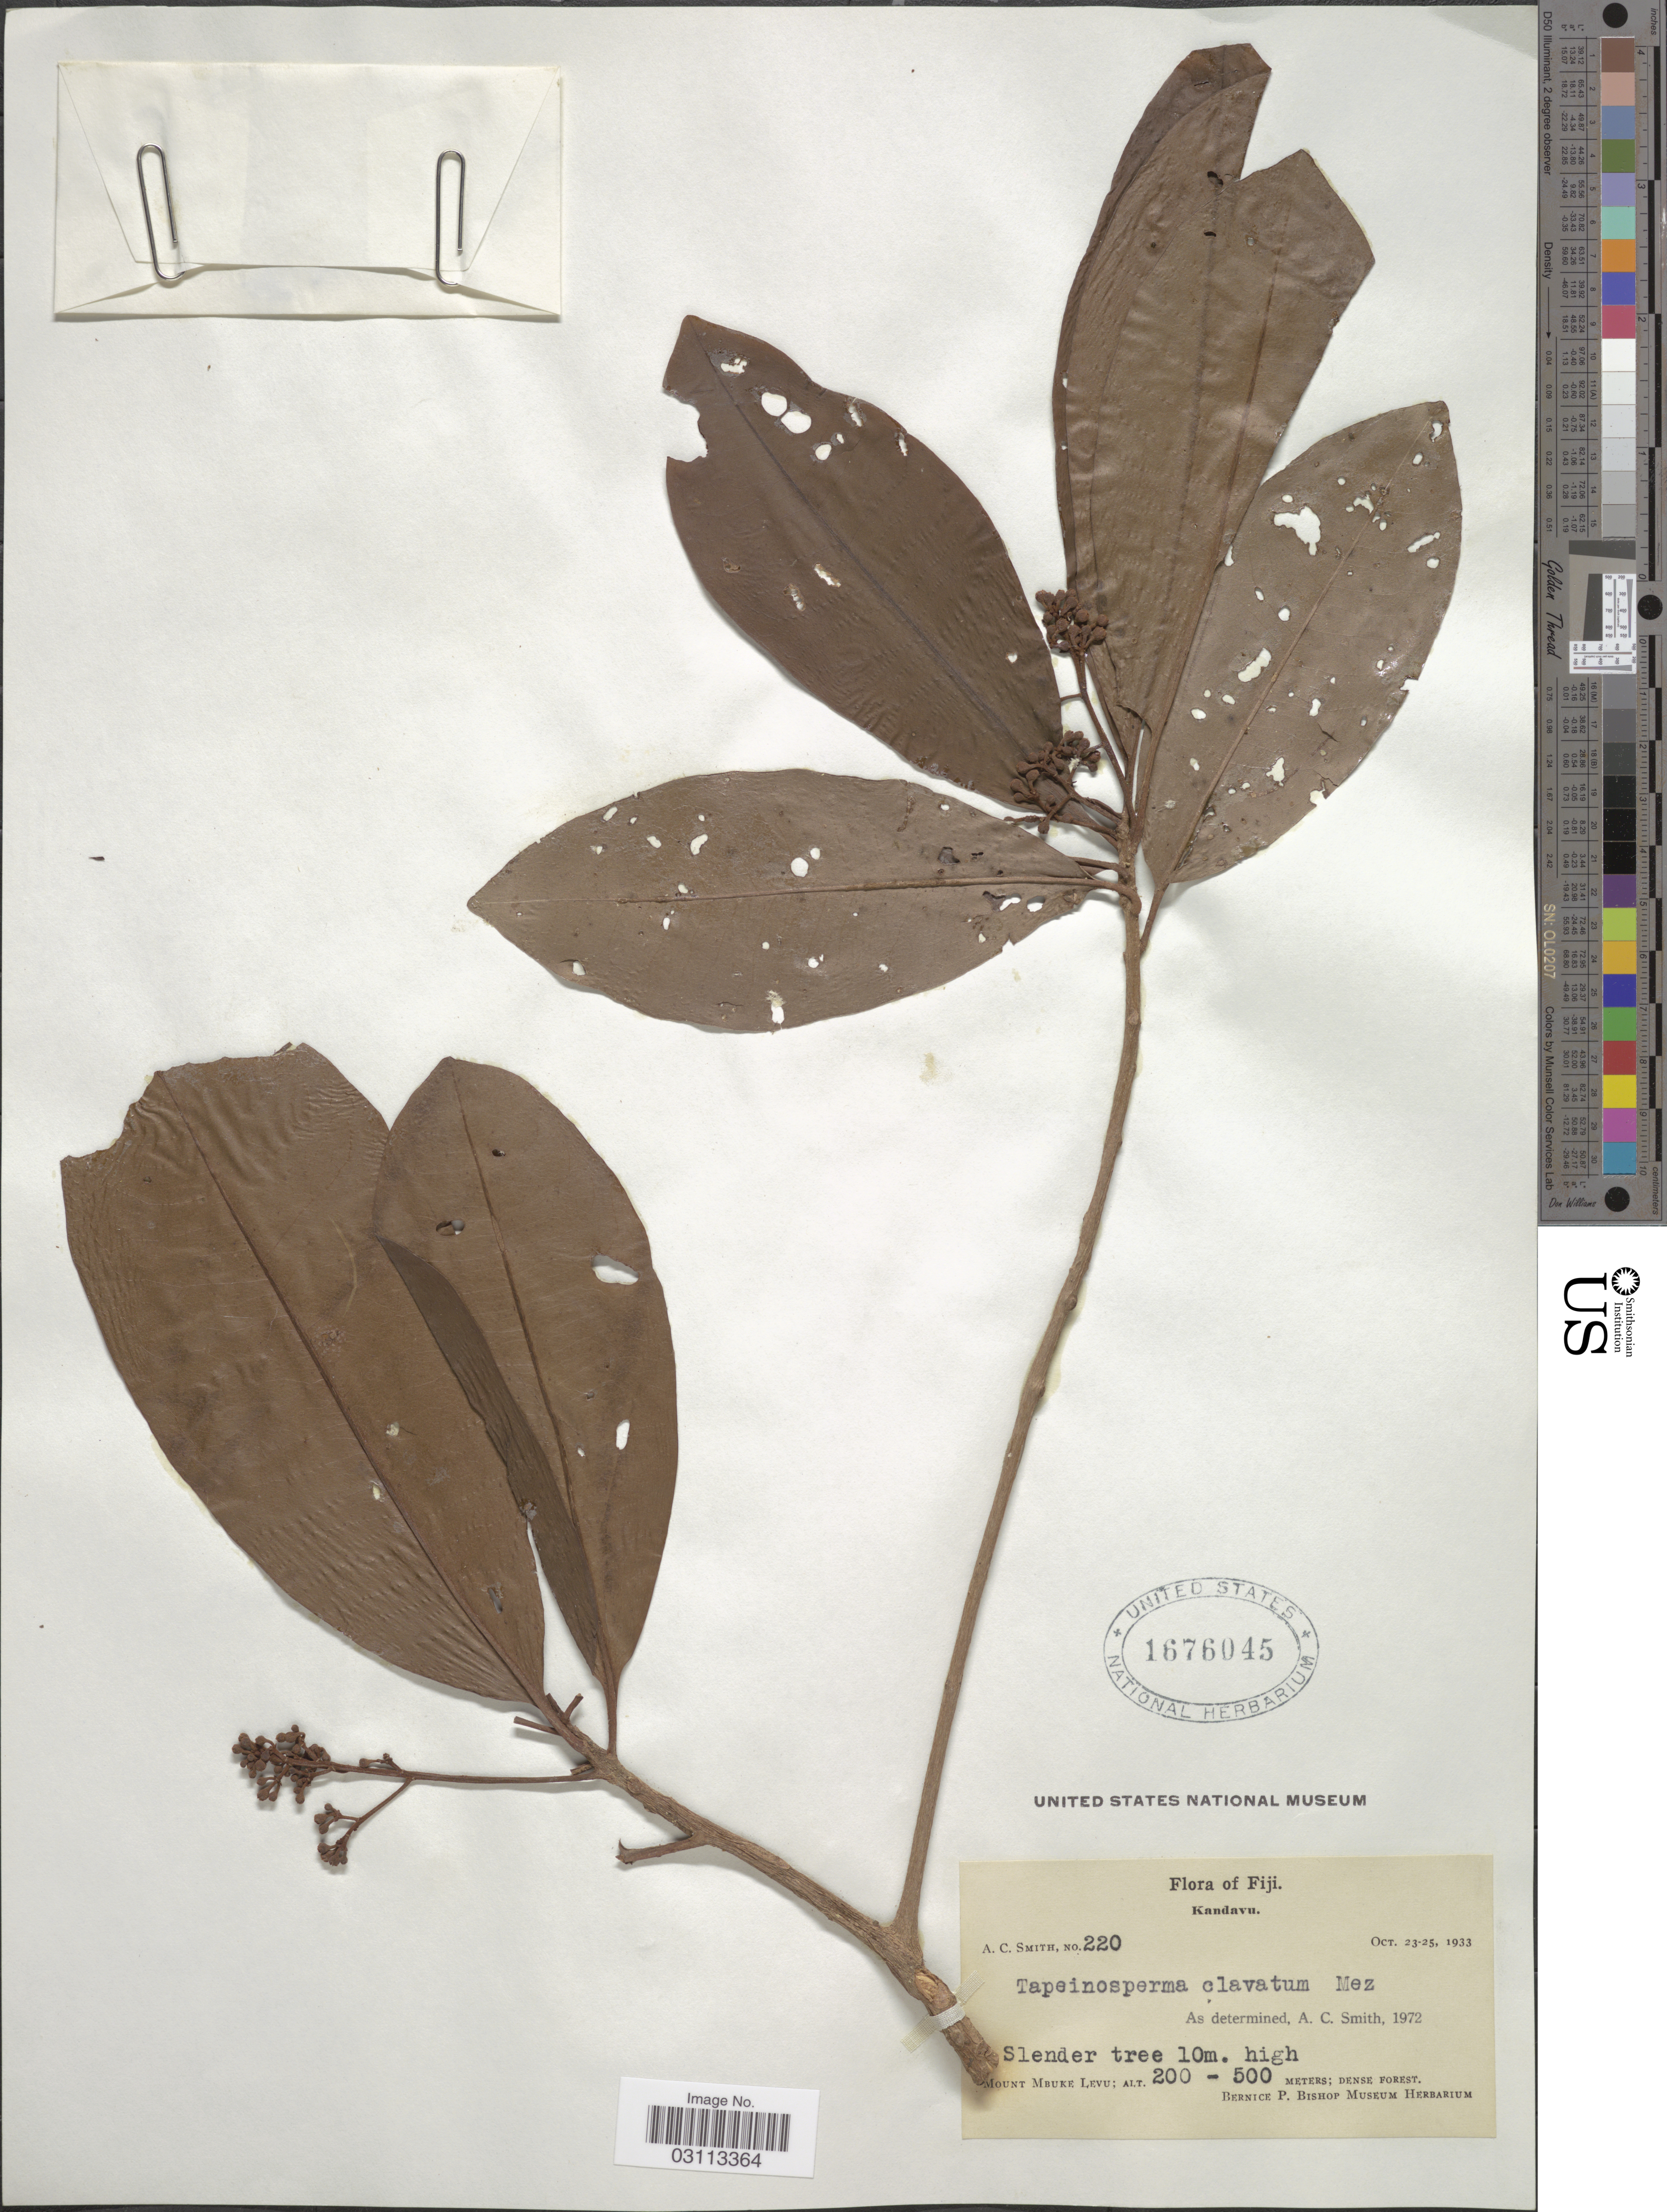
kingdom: Plantae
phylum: Tracheophyta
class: Magnoliopsida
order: Ericales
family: Primulaceae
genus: Tapeinosperma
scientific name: Tapeinosperma clavatum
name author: Mez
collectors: A. C. Smith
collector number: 220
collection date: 1933-10-23/1933-10-25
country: Fiji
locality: Kandavu. Mount Mbuke Levu.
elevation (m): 200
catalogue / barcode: US 1676045